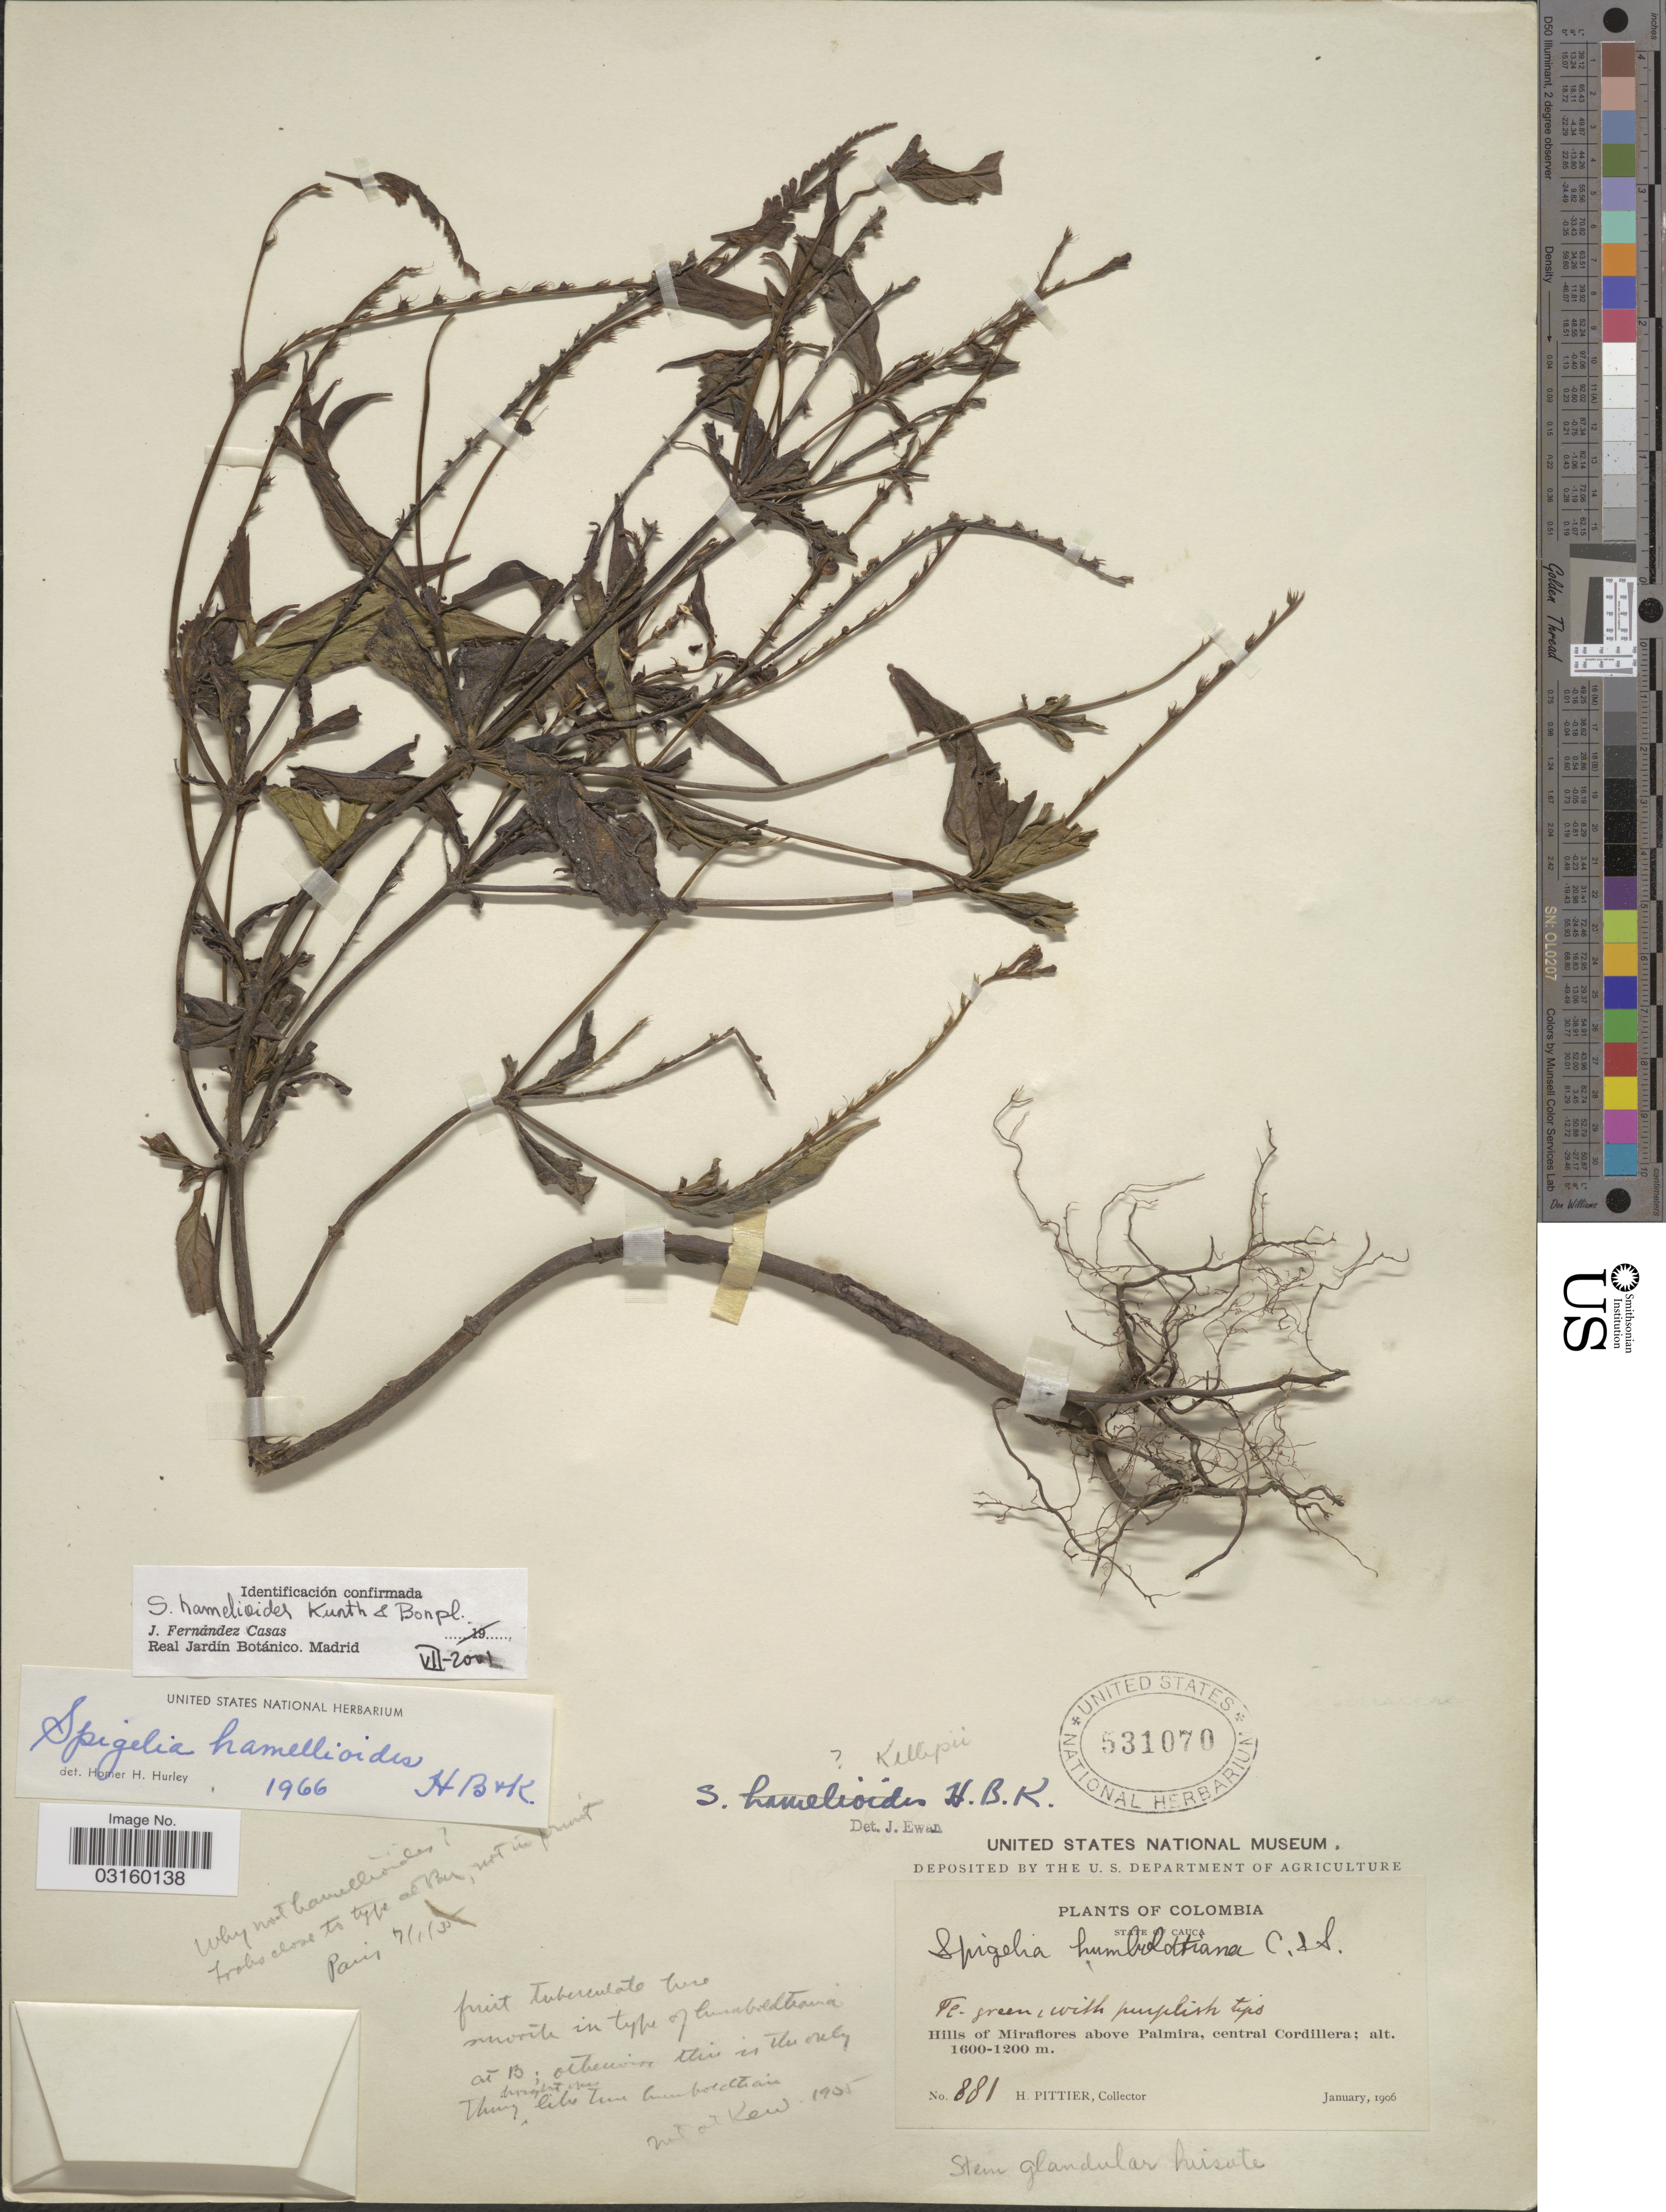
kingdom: Plantae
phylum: Tracheophyta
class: Magnoliopsida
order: Gentianales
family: Loganiaceae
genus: Spigelia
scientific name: Spigelia hamelioides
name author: Kunth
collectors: H. F. Pittier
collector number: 881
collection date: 1906-01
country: Colombia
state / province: Cauca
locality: Hills of Miraflores above Palmira, central Cordillera.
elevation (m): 1200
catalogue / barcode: US 531070